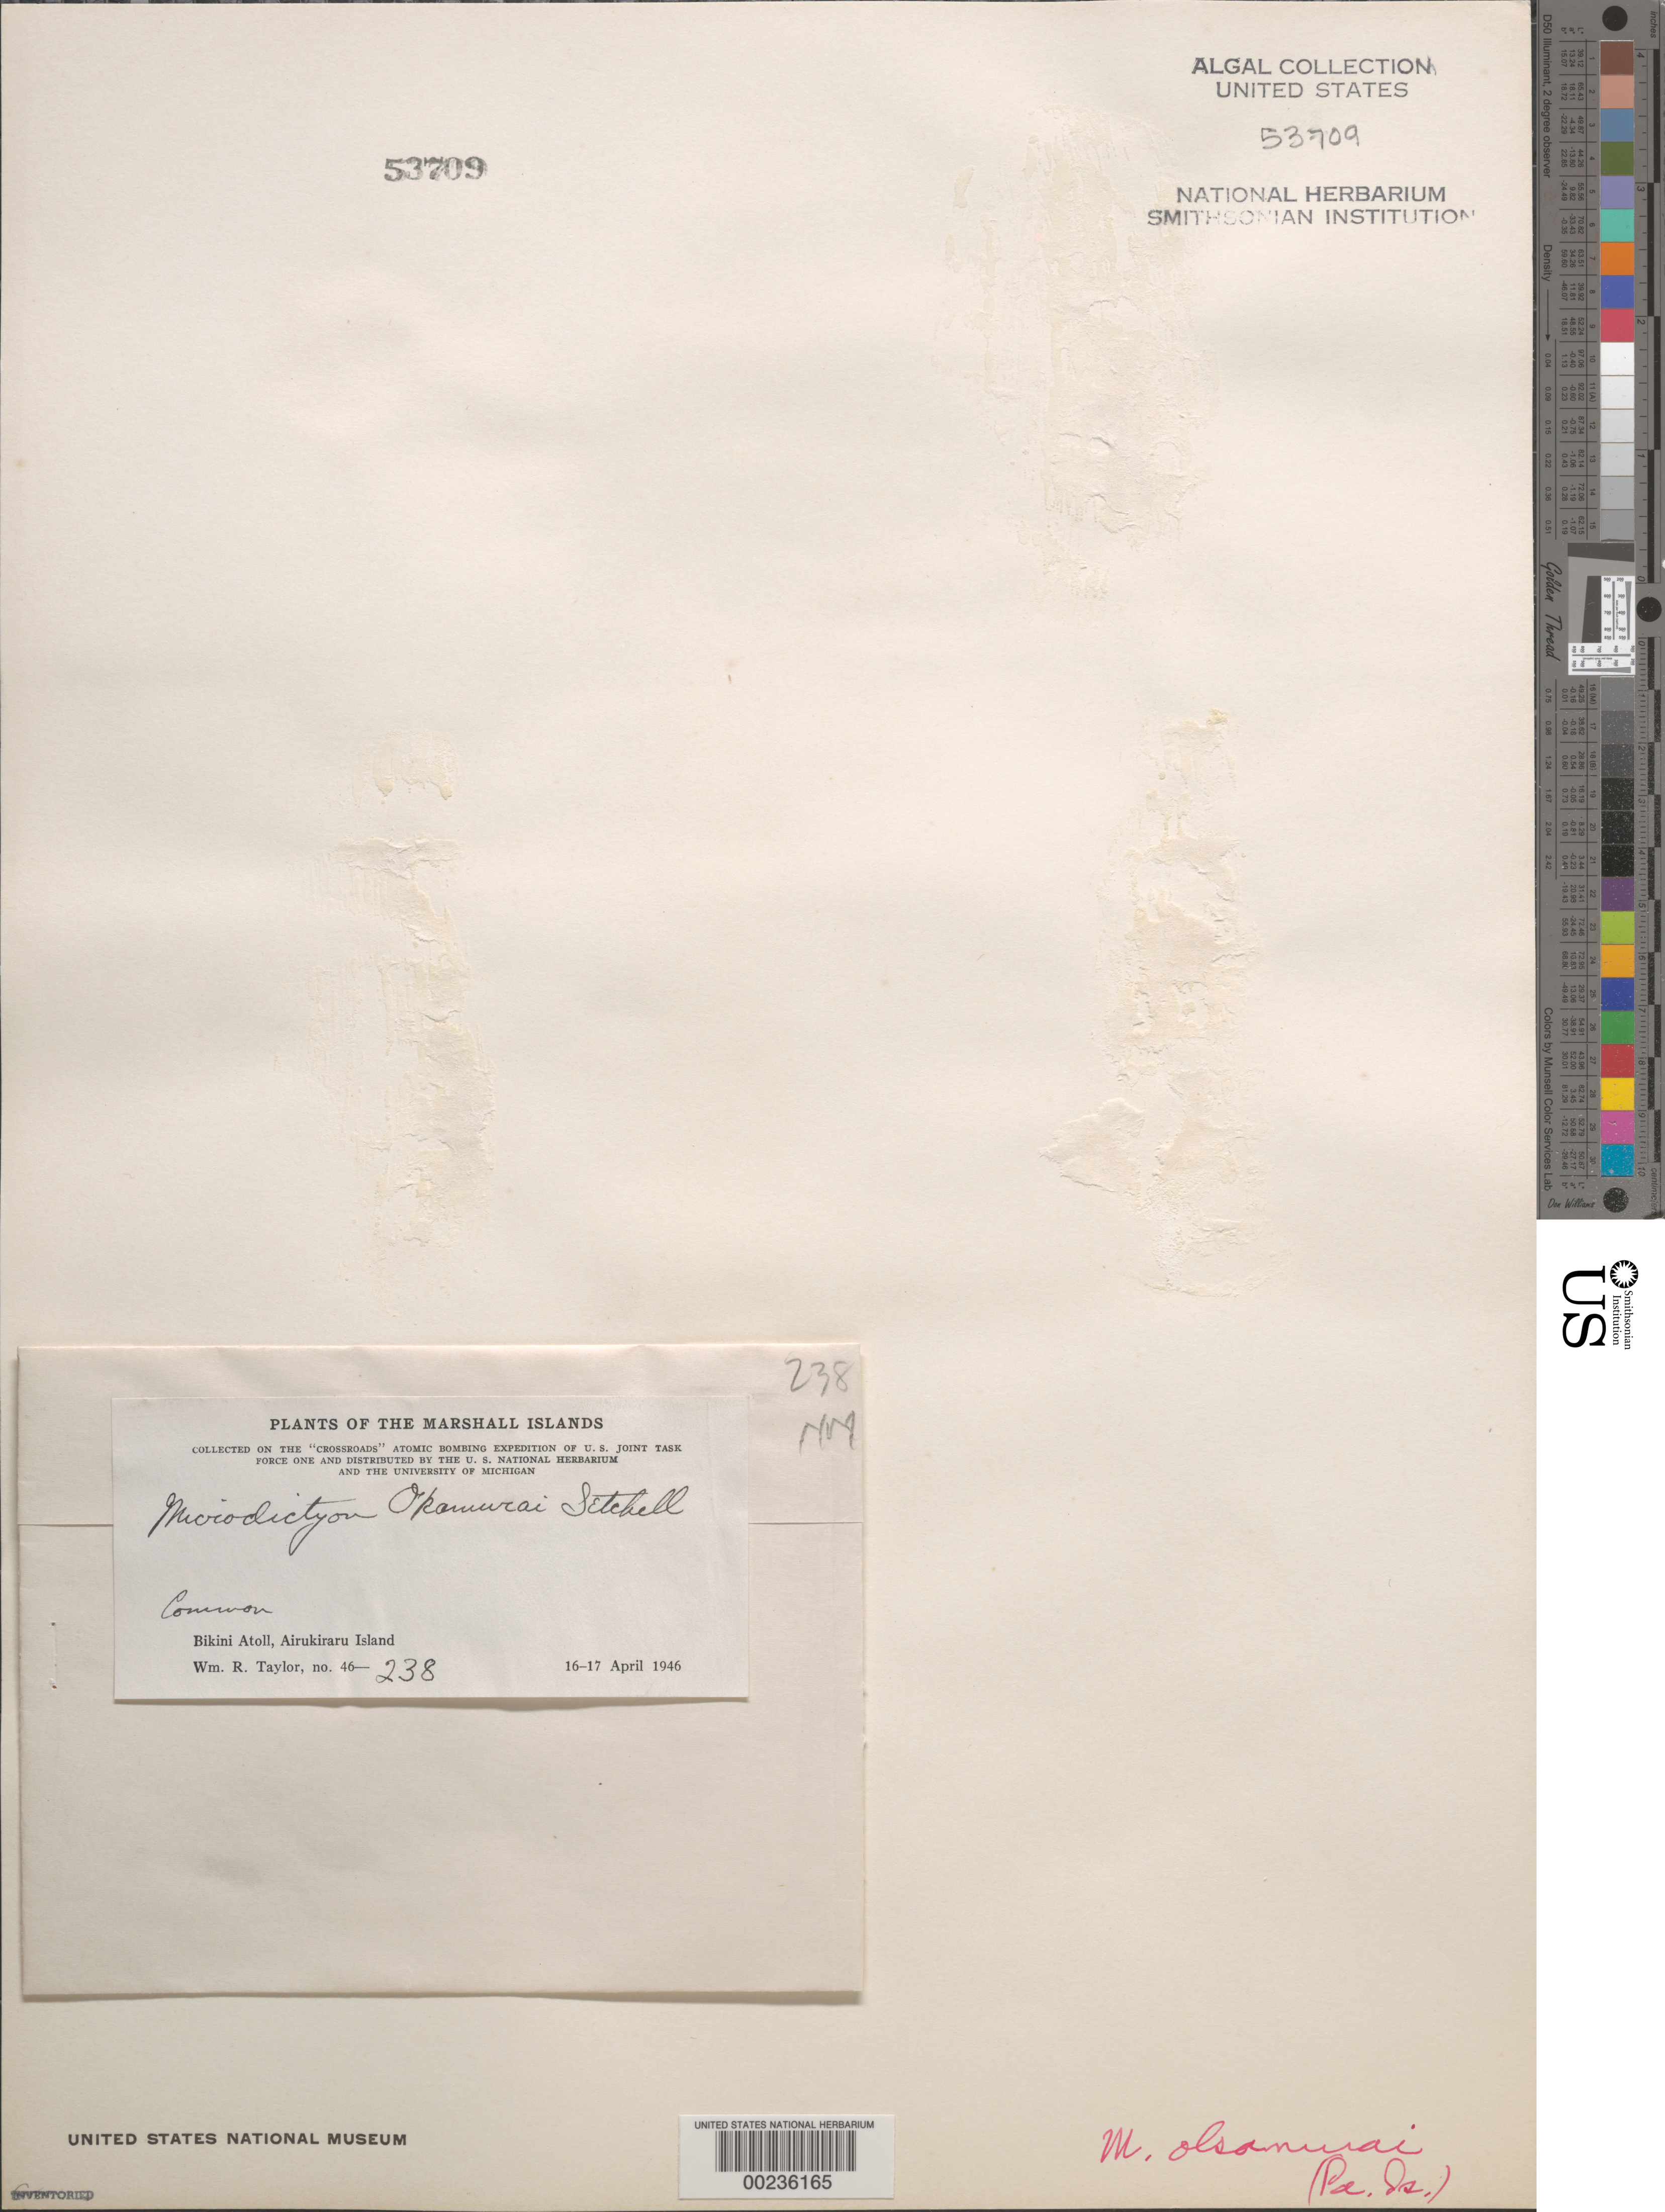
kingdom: Plantae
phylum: Chlorophyta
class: Ulvophyceae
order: Cladophorales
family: Anadyomenaceae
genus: Microdictyon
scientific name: Microdictyon okamurae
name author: Setch.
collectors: W. R. Taylor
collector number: WRT 46-238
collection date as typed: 16 Apr 1946 TO 17 Apr 1946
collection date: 1946-04-16/1946-04-17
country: Marshall Islands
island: Bikini Atoll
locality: Airukiraru Islet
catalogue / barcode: US 53709